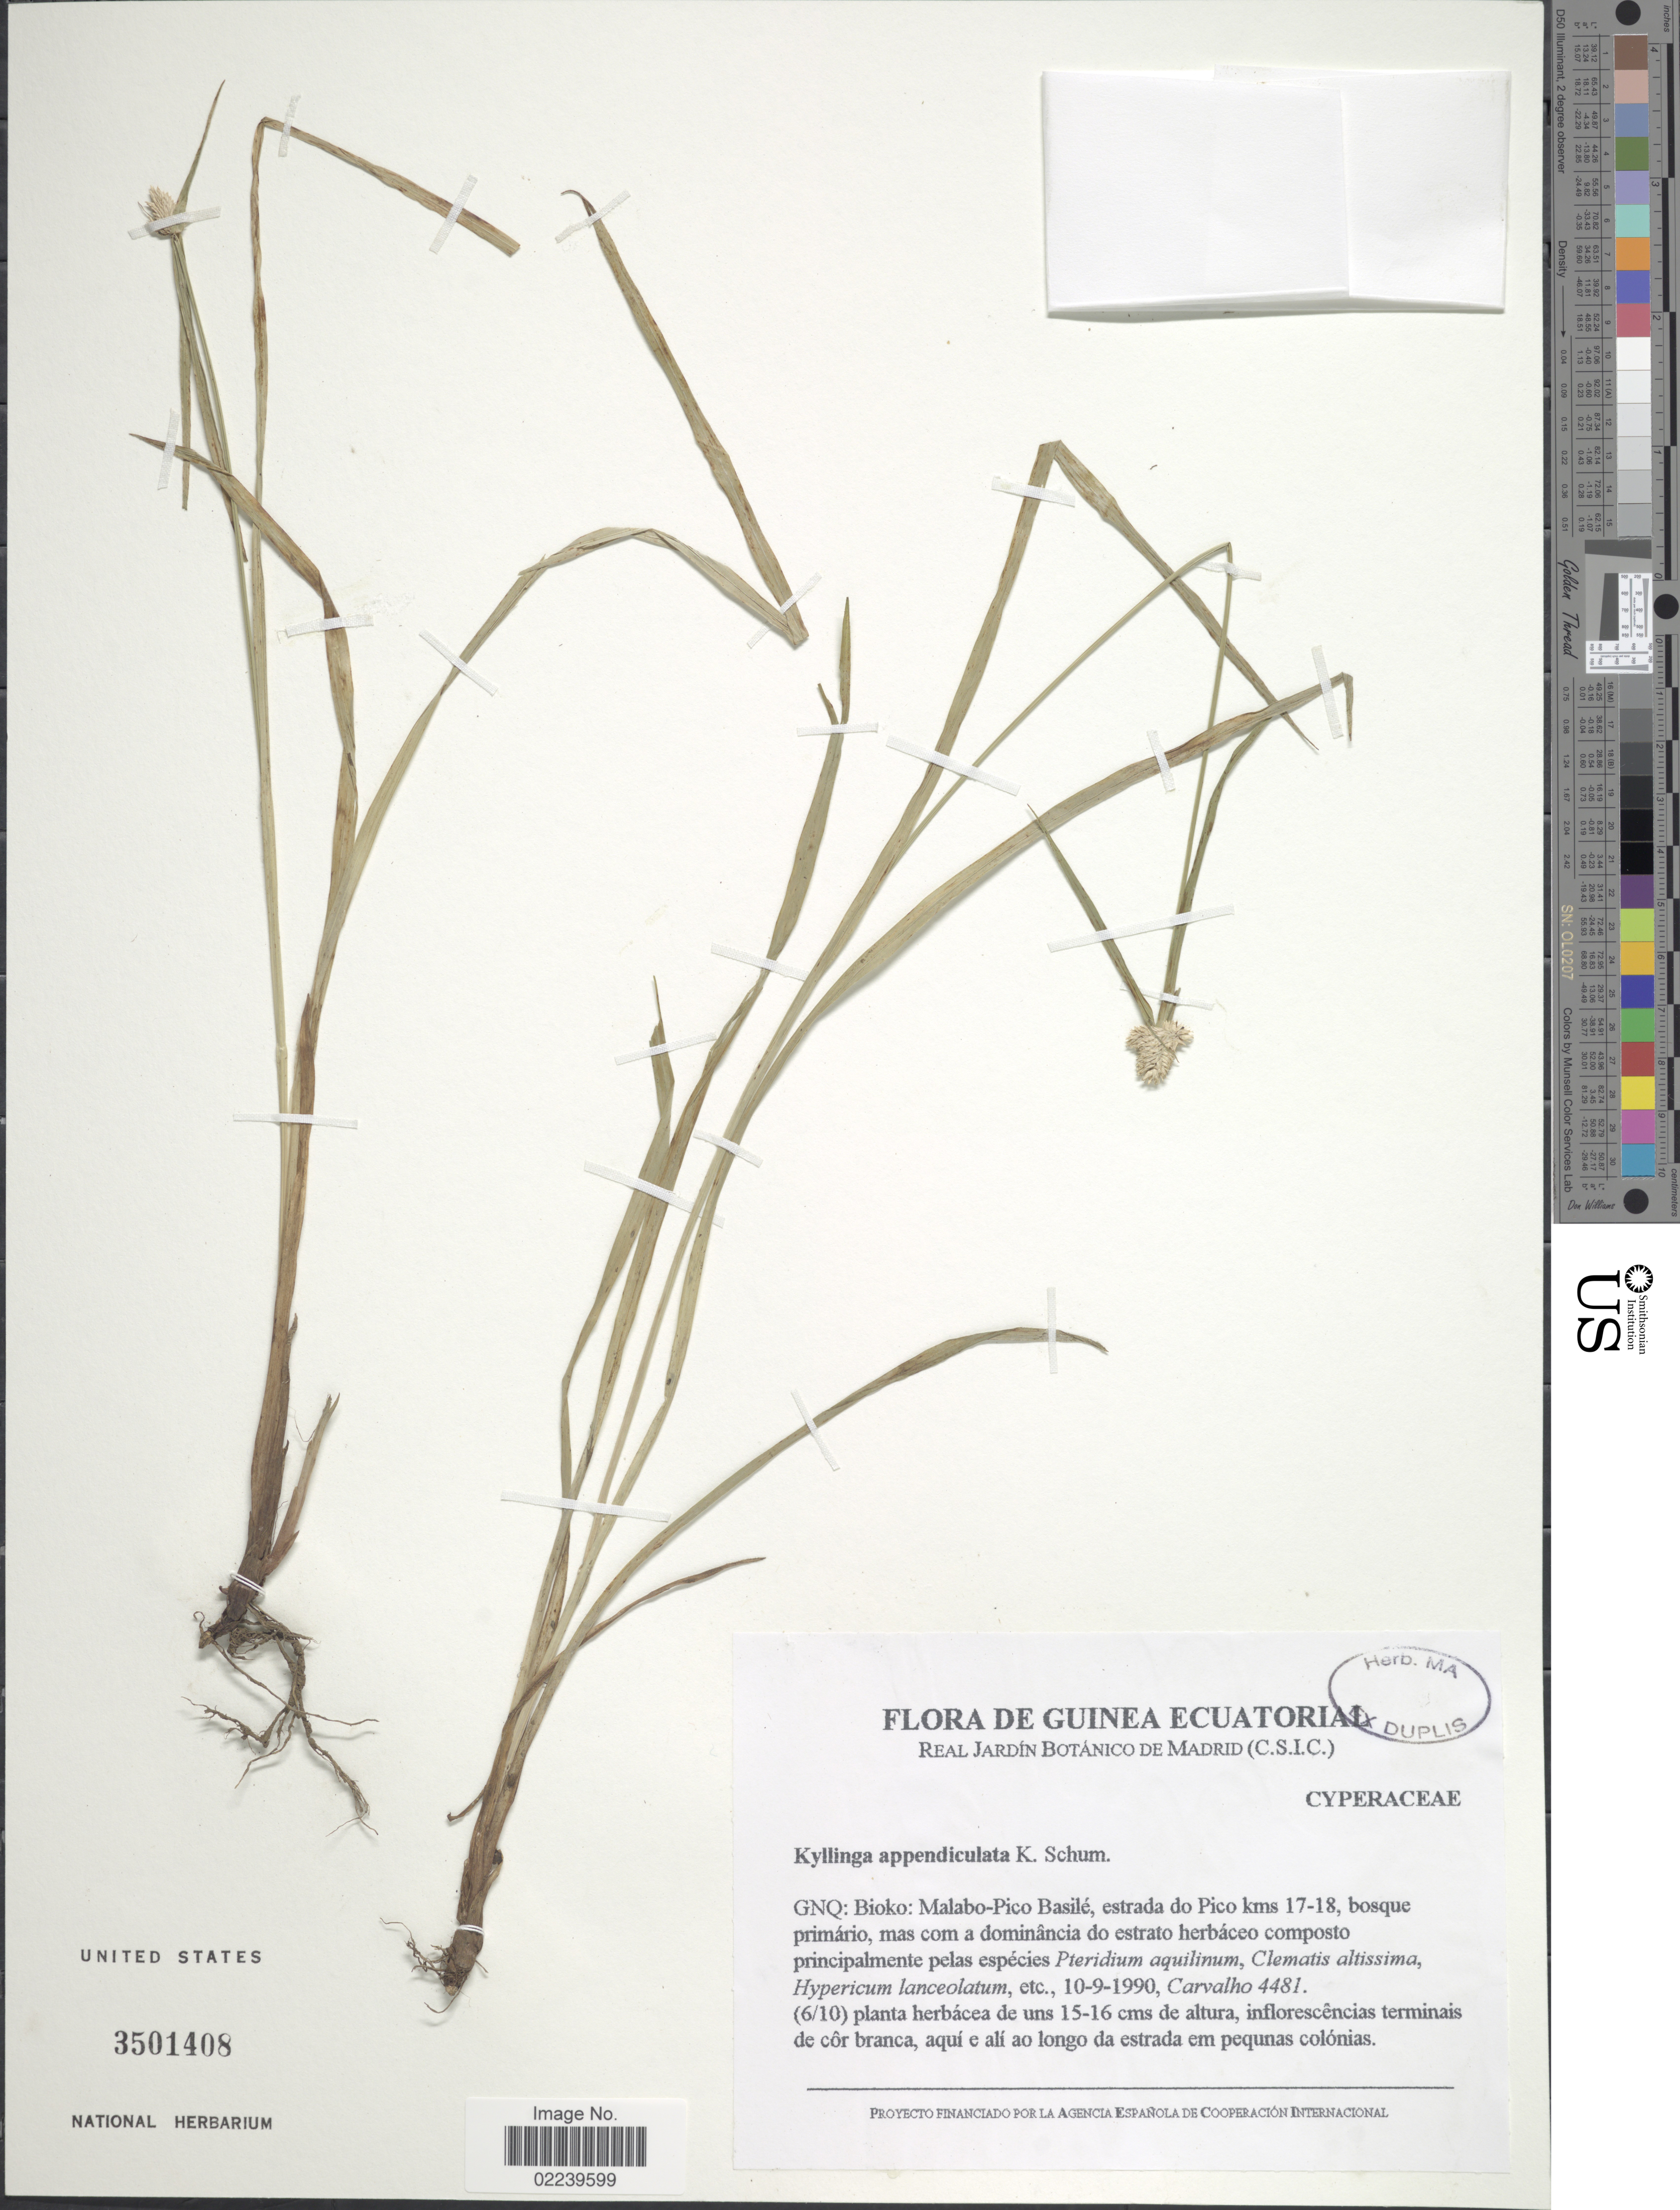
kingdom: Plantae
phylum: Tracheophyta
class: Liliopsida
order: Poales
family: Cyperaceae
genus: Cyperus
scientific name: Cyperus sesquiflorus subsp. appendiculatus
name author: (K. Schum.)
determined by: Strong, M. T., (US), Smithsonian Institution - National Museum of Natural History (UNITED STATES)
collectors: Carvalho, --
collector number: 4481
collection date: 1990-09-10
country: Equatorial Guinea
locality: GNQ: boko: Malabo-Pico Basile, estrada do Pico kms 17-18, Guinea Ecuatorial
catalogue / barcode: US 3501408